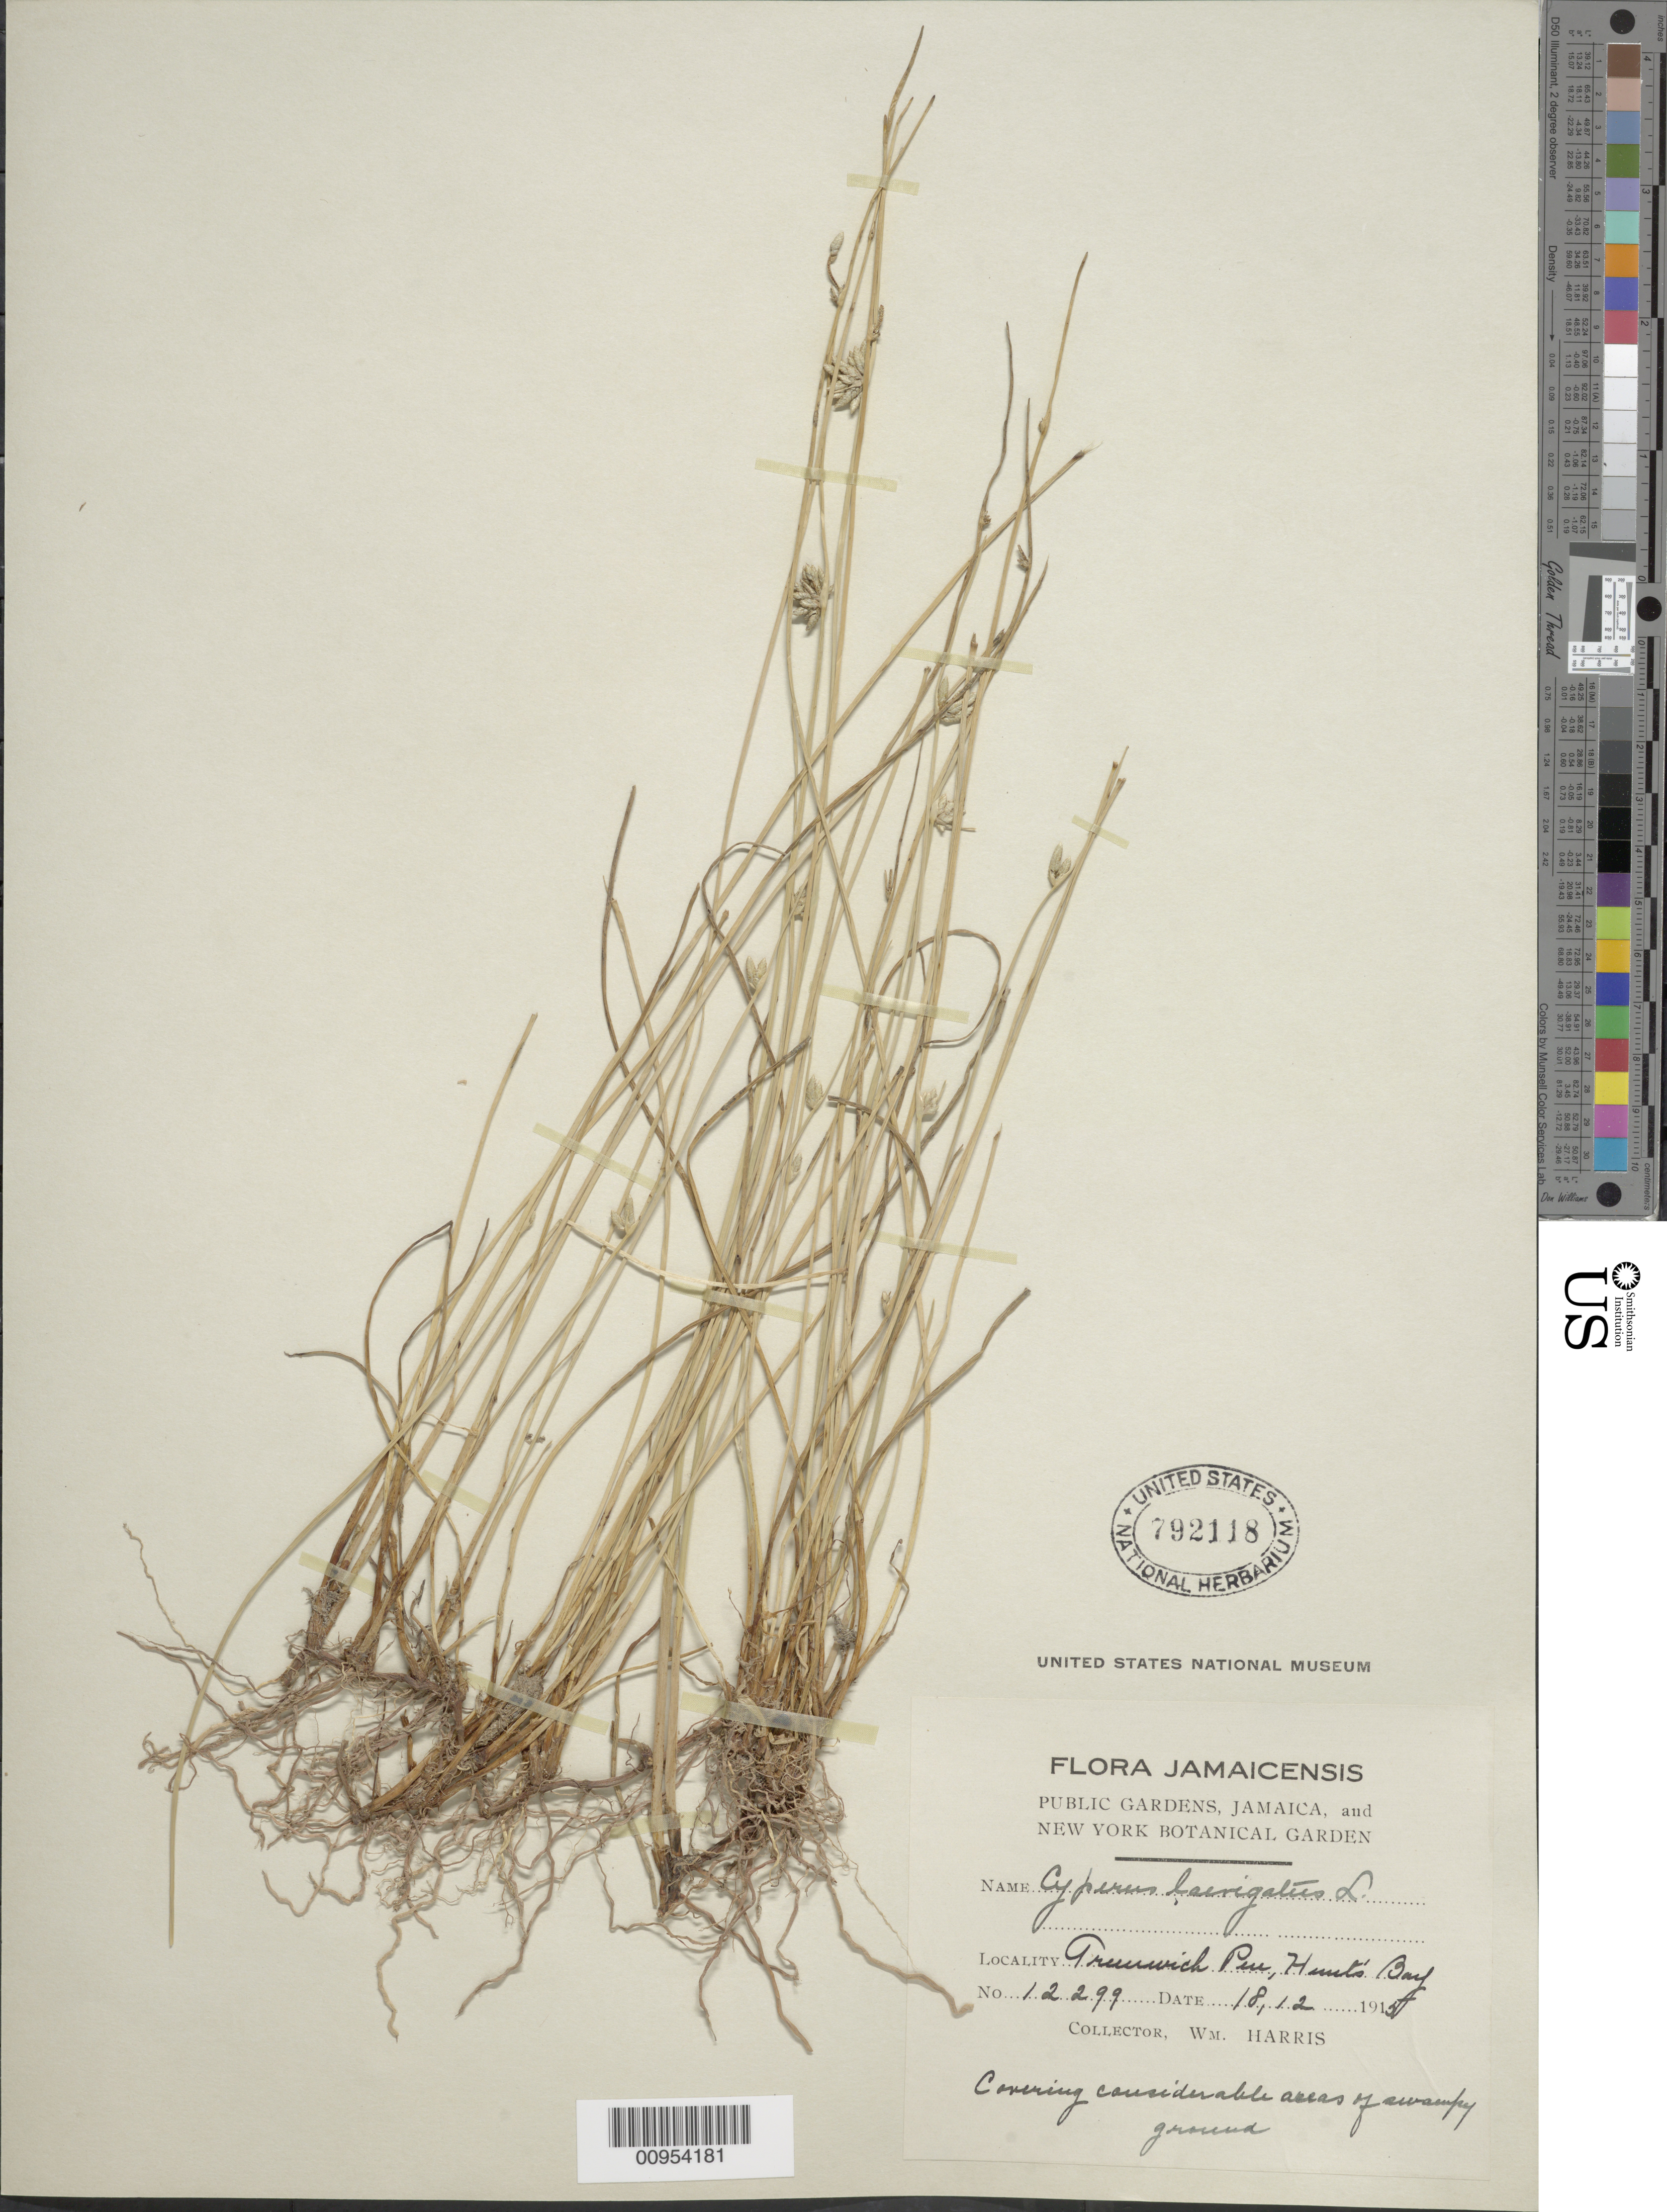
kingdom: Plantae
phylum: Tracheophyta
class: Liliopsida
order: Poales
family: Cyperaceae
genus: Cyperus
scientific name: Cyperus laevigatus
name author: L.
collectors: W. H. Harris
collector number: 12299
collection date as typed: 18 Dec 1915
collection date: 1915-12-18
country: Jamaica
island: Jamaica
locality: Greenwich Pen, Hunt's Bay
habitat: Swampy grounds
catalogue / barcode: US 792118